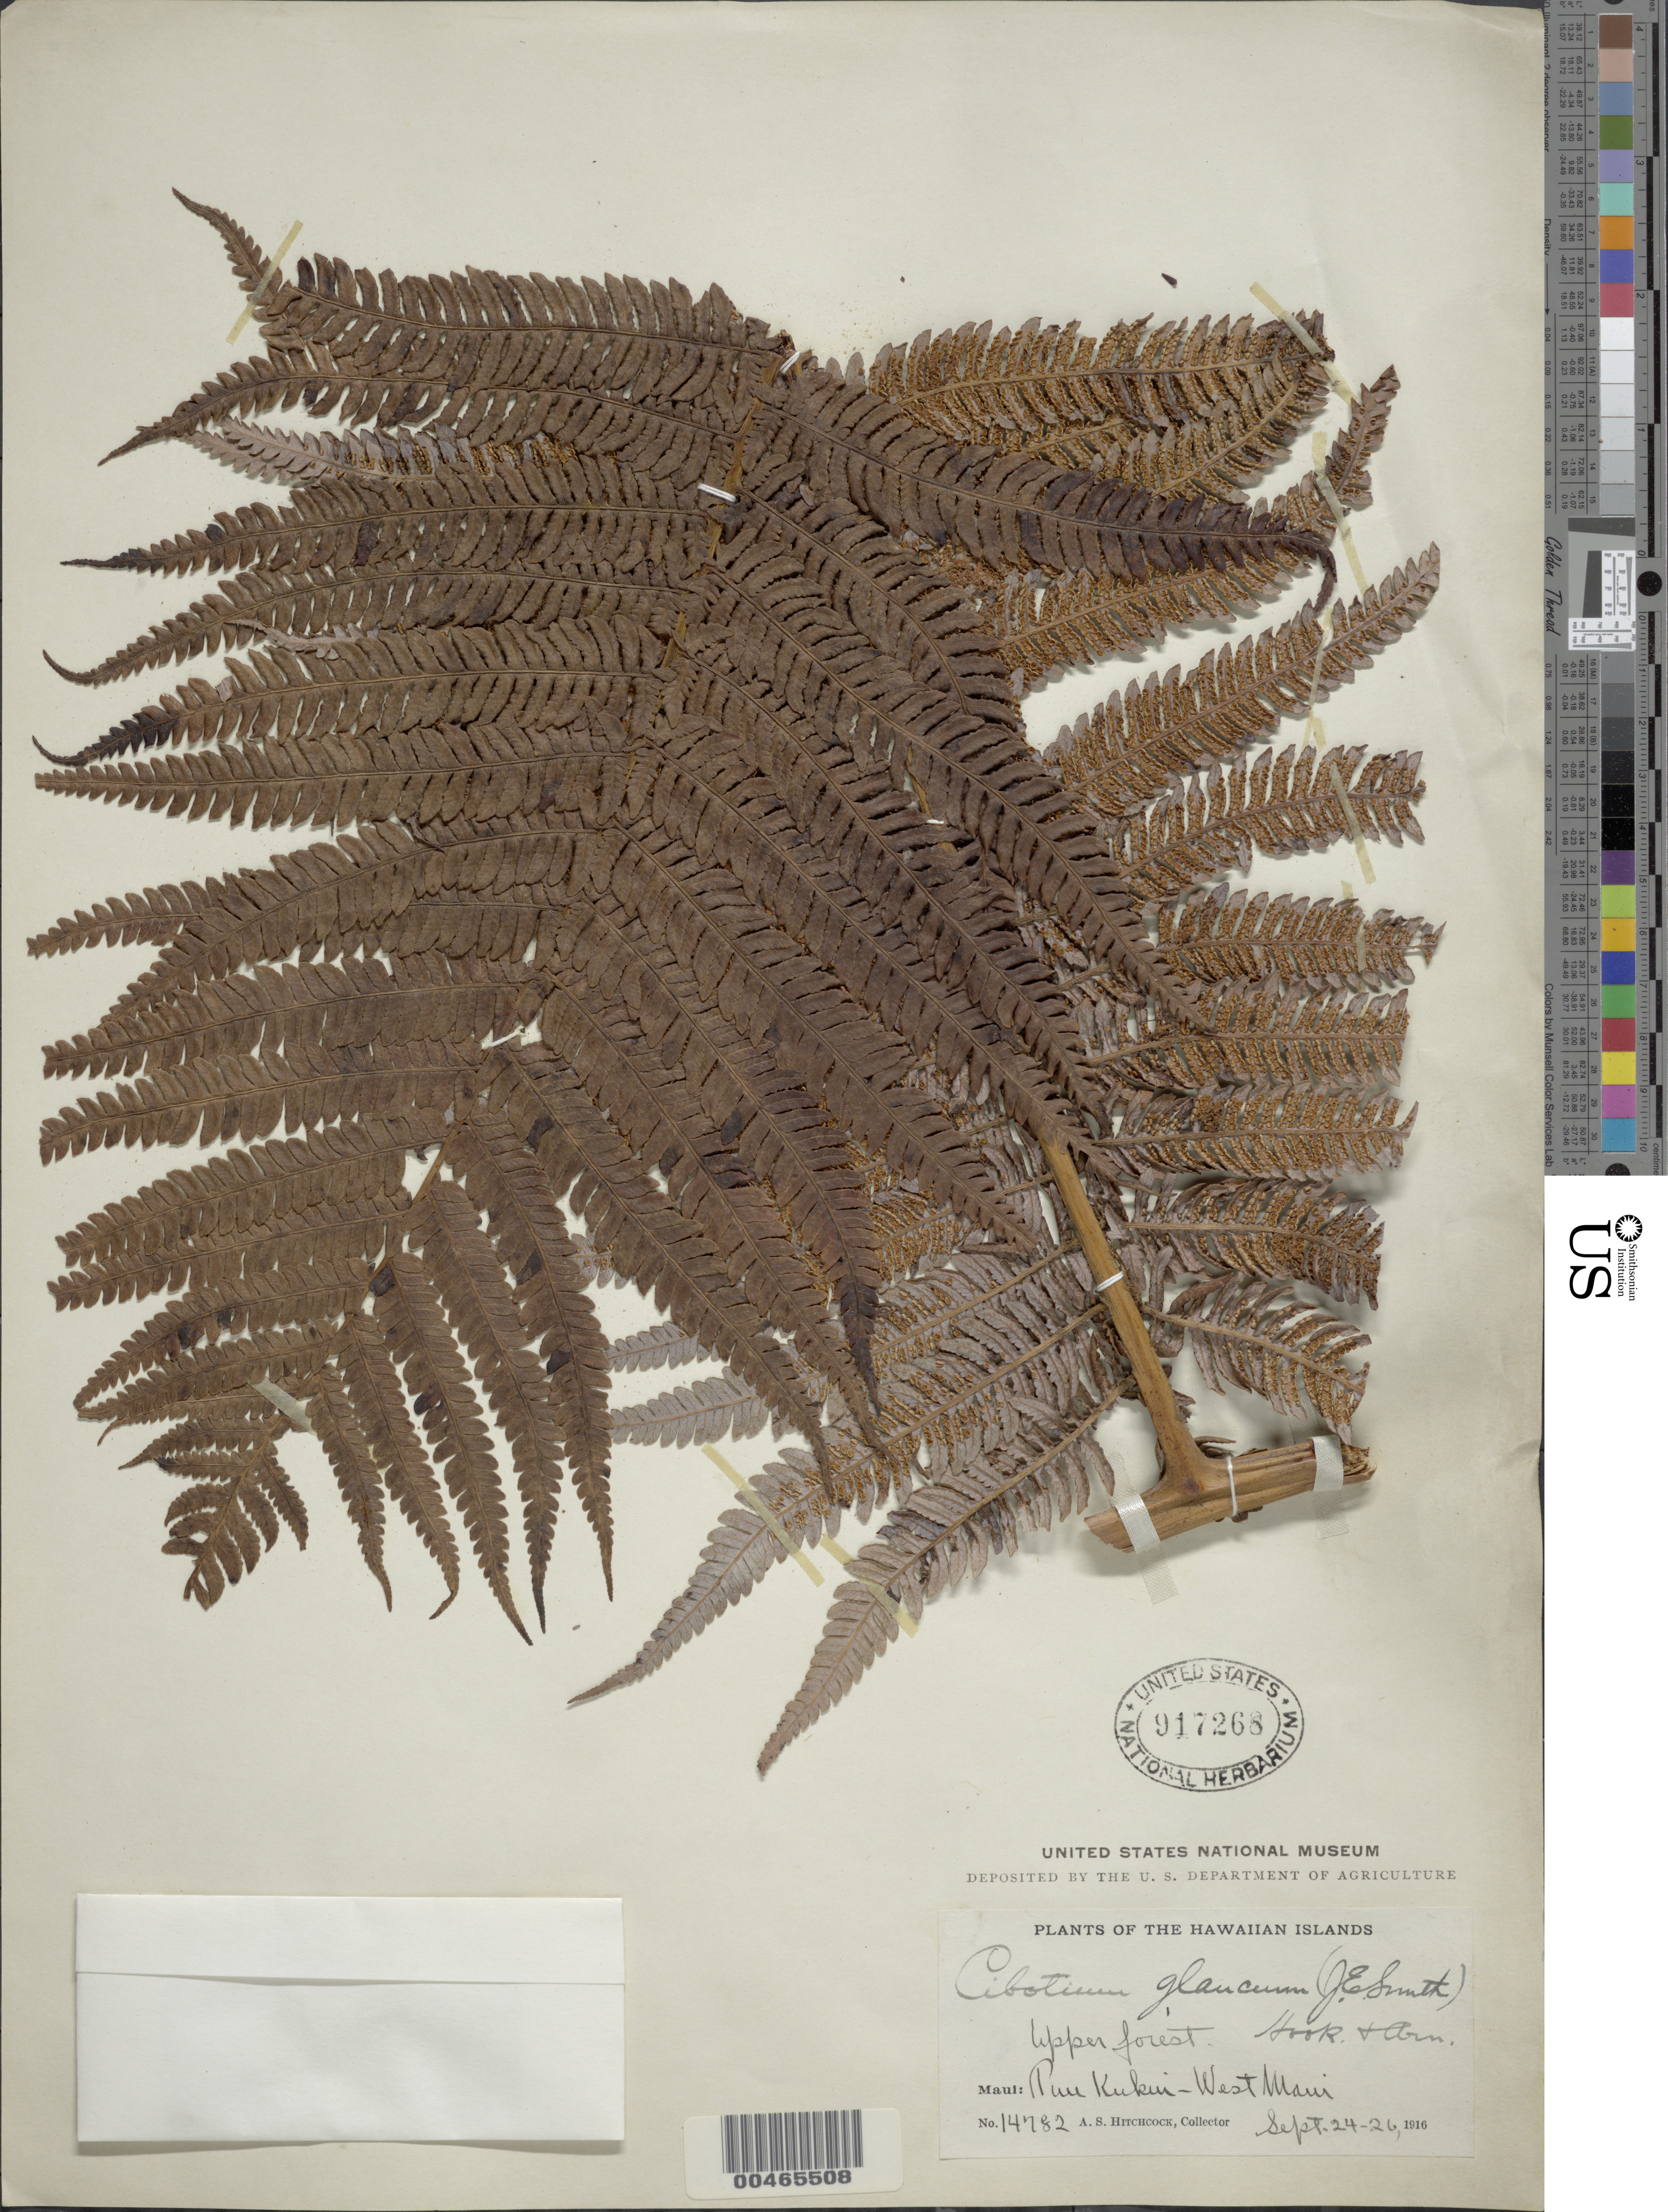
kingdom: Plantae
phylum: Tracheophyta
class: Polypodiopsida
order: Cyatheales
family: Cibotiaceae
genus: Cibotium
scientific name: Cibotium glaucum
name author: (Sm.) Hook. & Arn.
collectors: A. S. Hitchcock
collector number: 14782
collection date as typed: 24 Sep 1916 to 26 Sep 1916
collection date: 1916-09-24/1916-09-26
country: United States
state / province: Hawaii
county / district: Maui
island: Maui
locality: Puu Kukui, W Maui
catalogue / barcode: US 917268